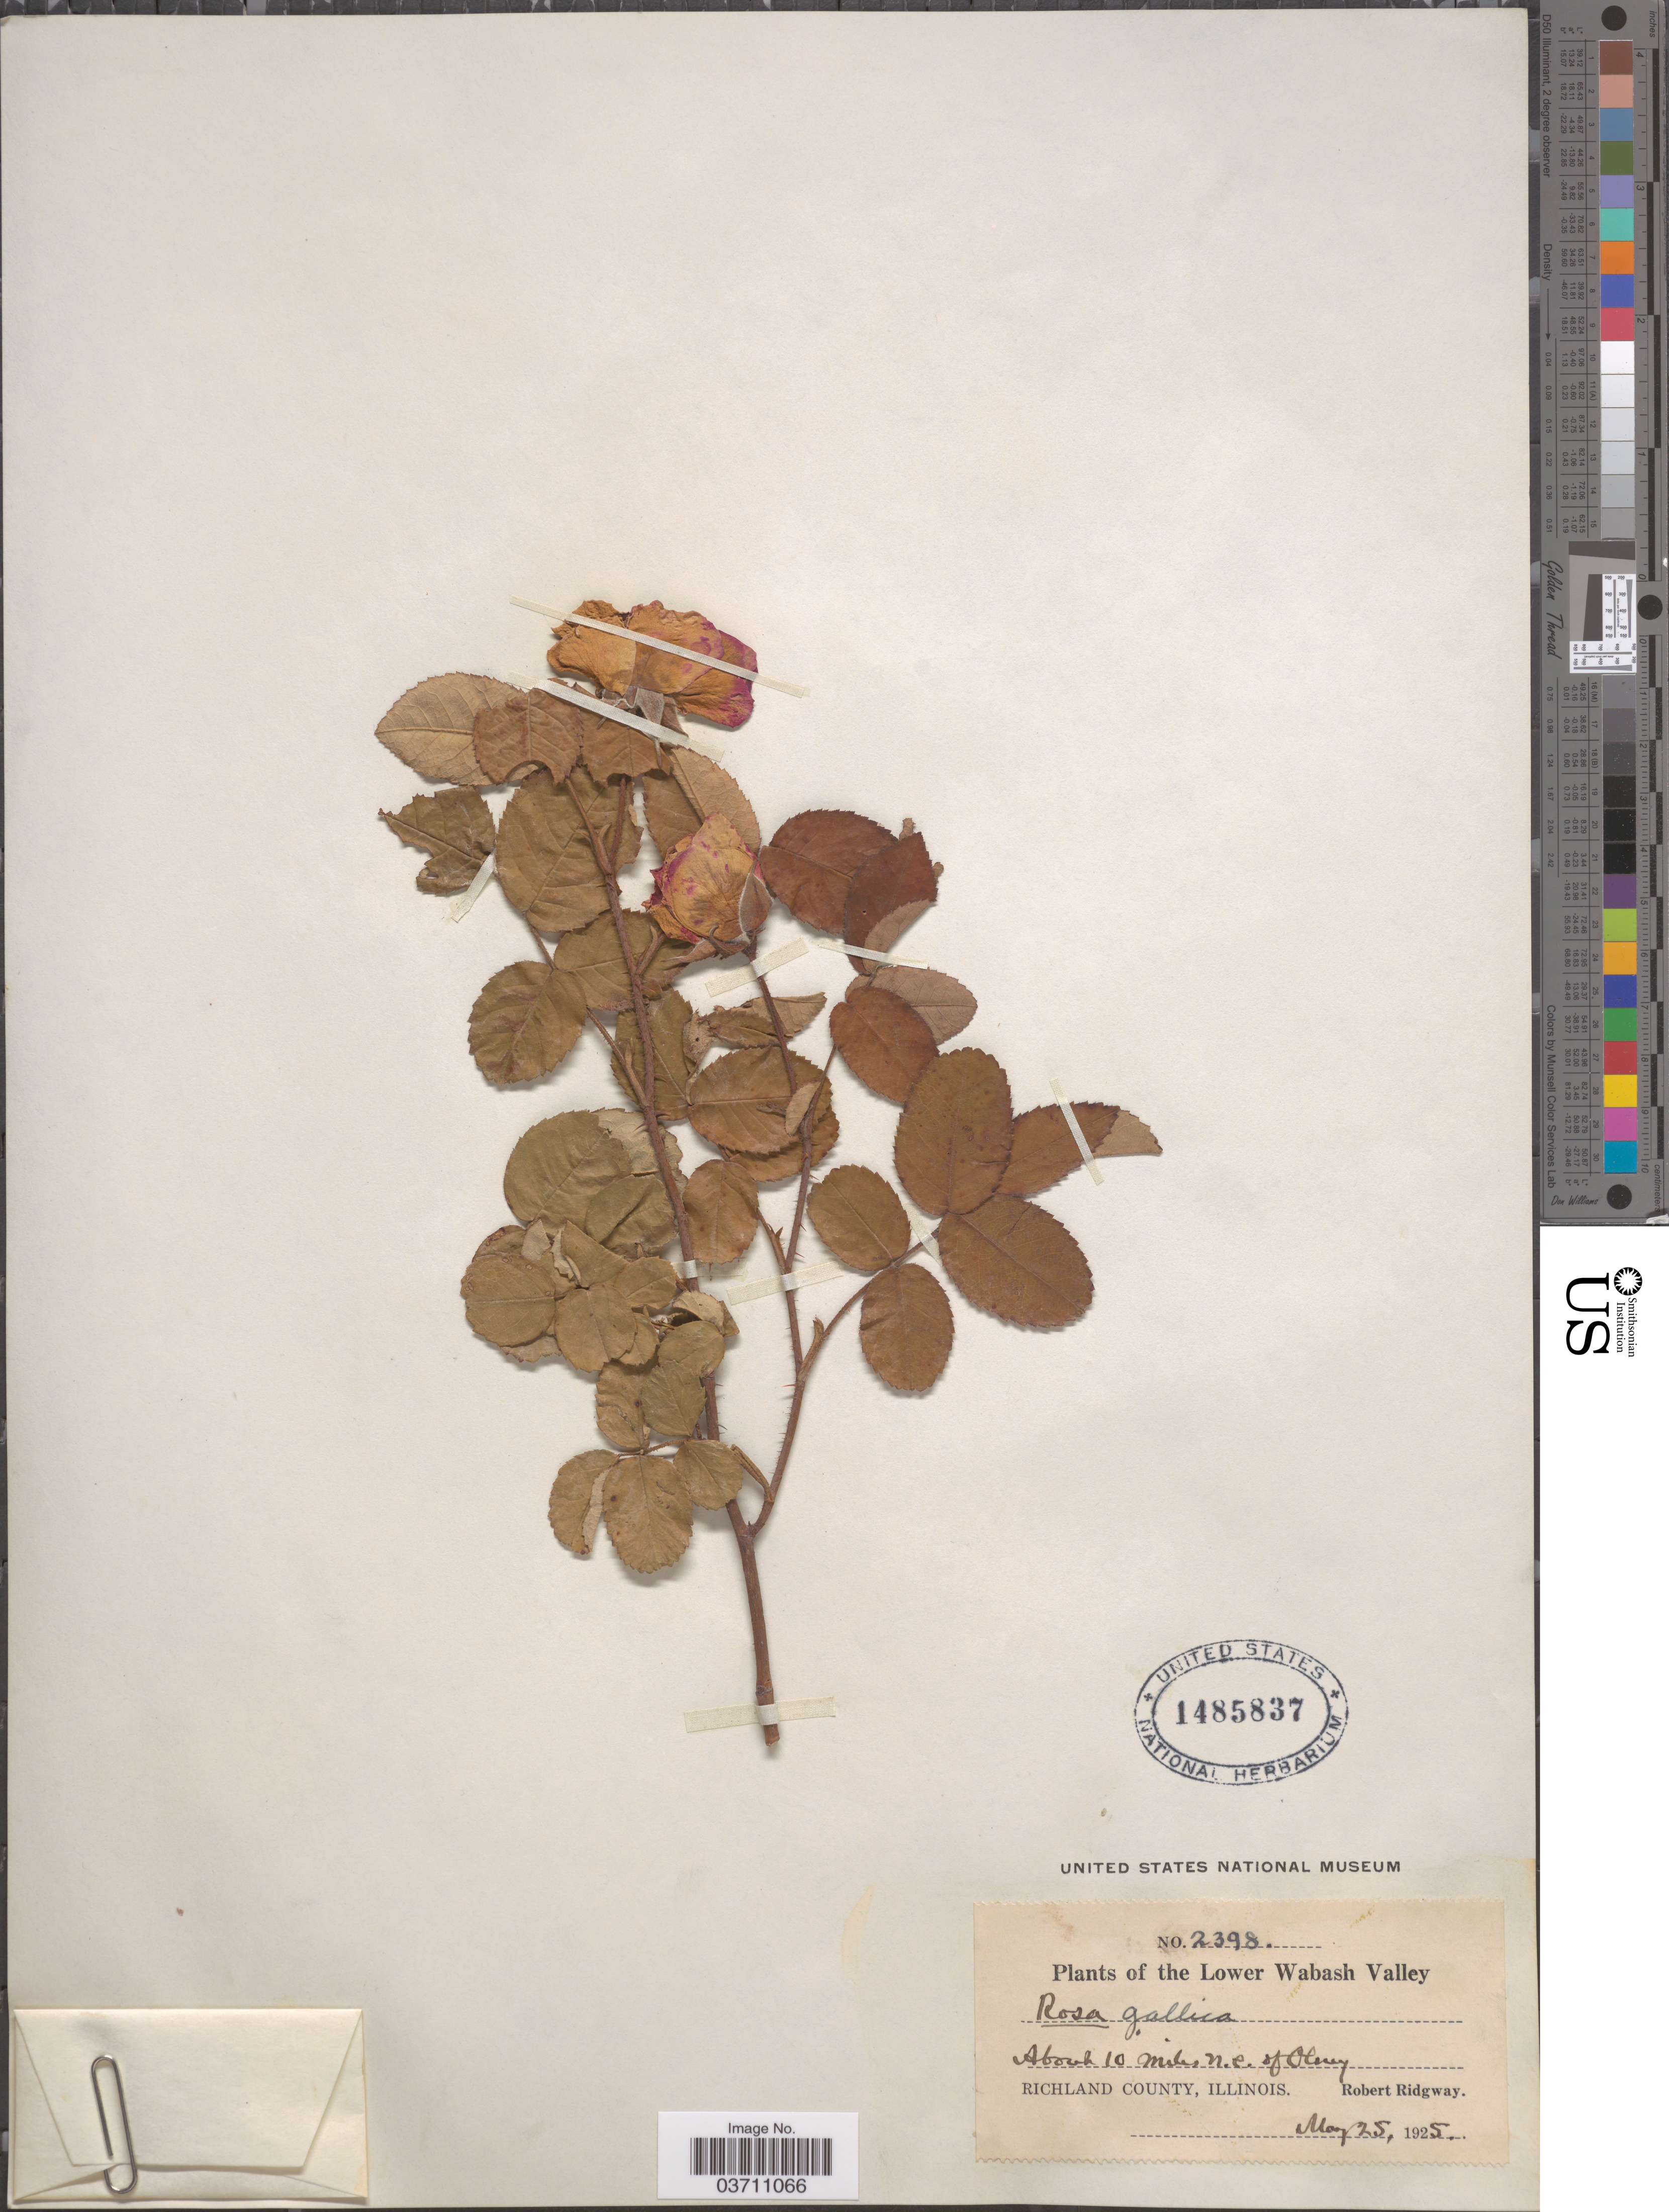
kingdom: Plantae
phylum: Tracheophyta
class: Magnoliopsida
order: Rosales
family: Rosaceae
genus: Rosa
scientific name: Rosa gallica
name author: L.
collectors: R. Ridgway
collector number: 2398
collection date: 1925-05-25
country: United States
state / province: Illinois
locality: The Lower Wabash Valley. About 10 miles n.e. of Olney. Richland County.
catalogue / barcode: US 1485837